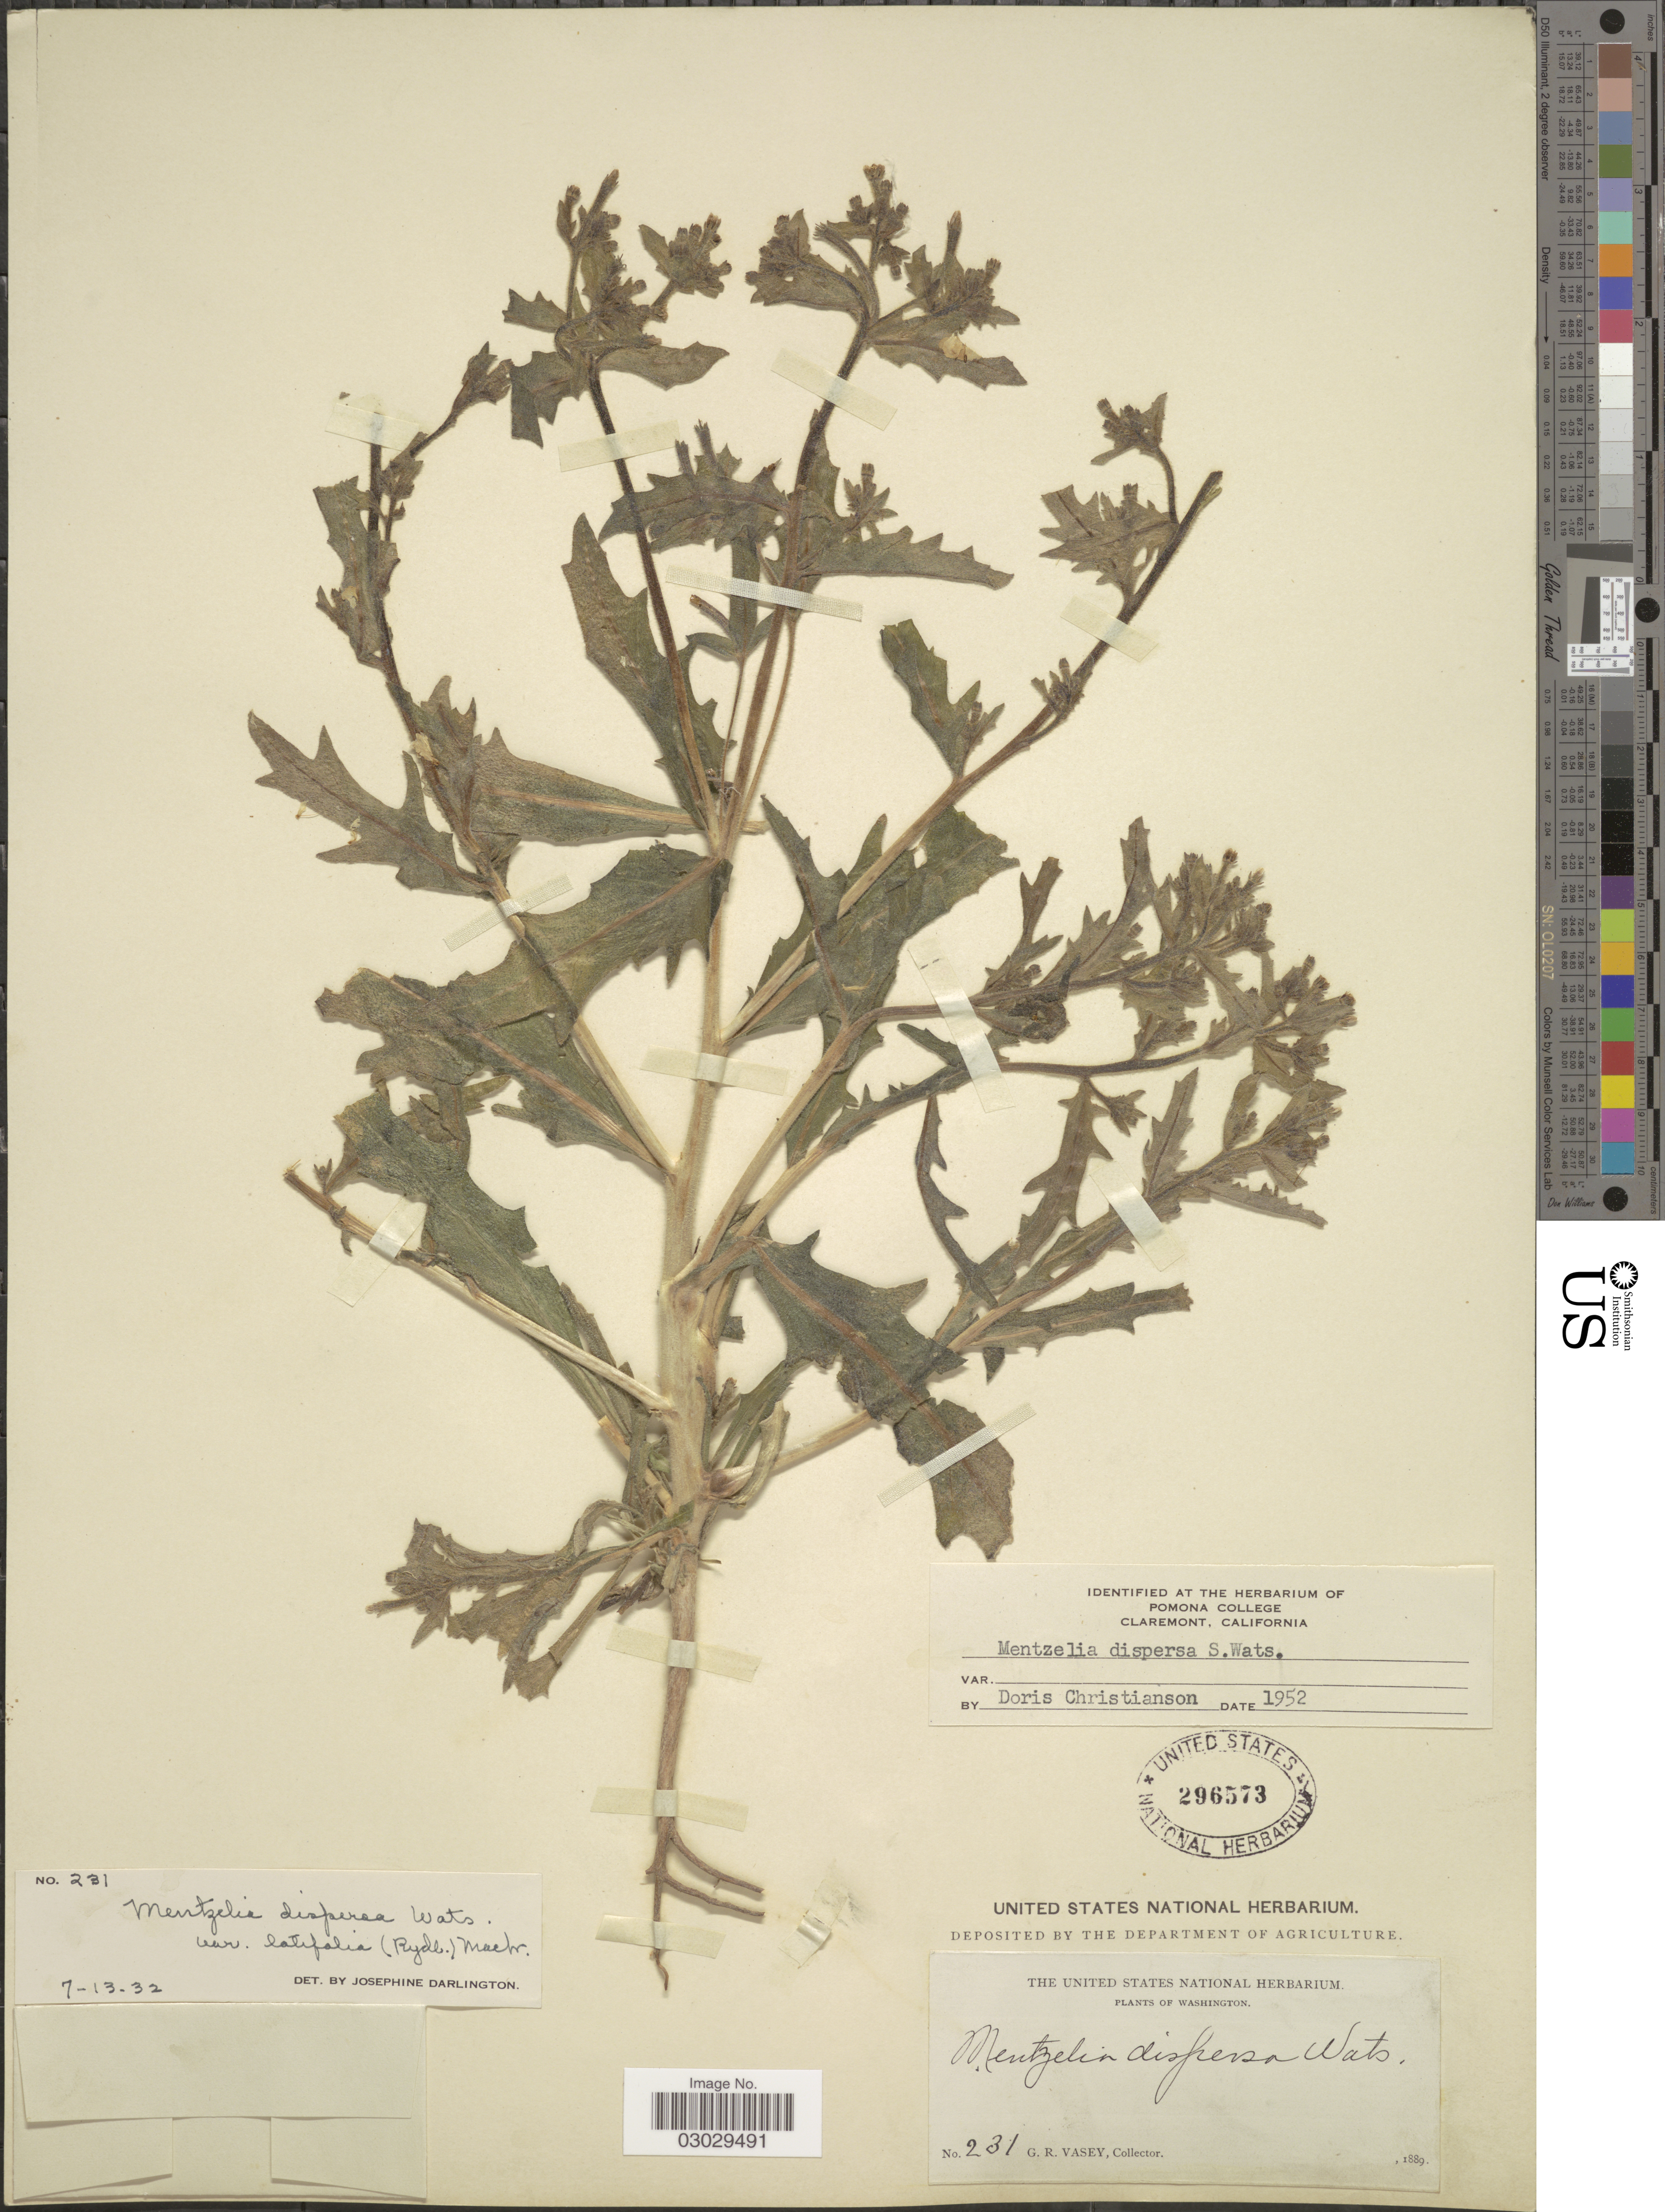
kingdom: Plantae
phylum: Tracheophyta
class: Magnoliopsida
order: Cornales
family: Loasaceae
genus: Mentzelia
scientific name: Mentzelia dispersa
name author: S. Watson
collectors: G. R. Vasey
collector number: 231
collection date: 1889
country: United States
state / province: Washington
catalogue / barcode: US 296573